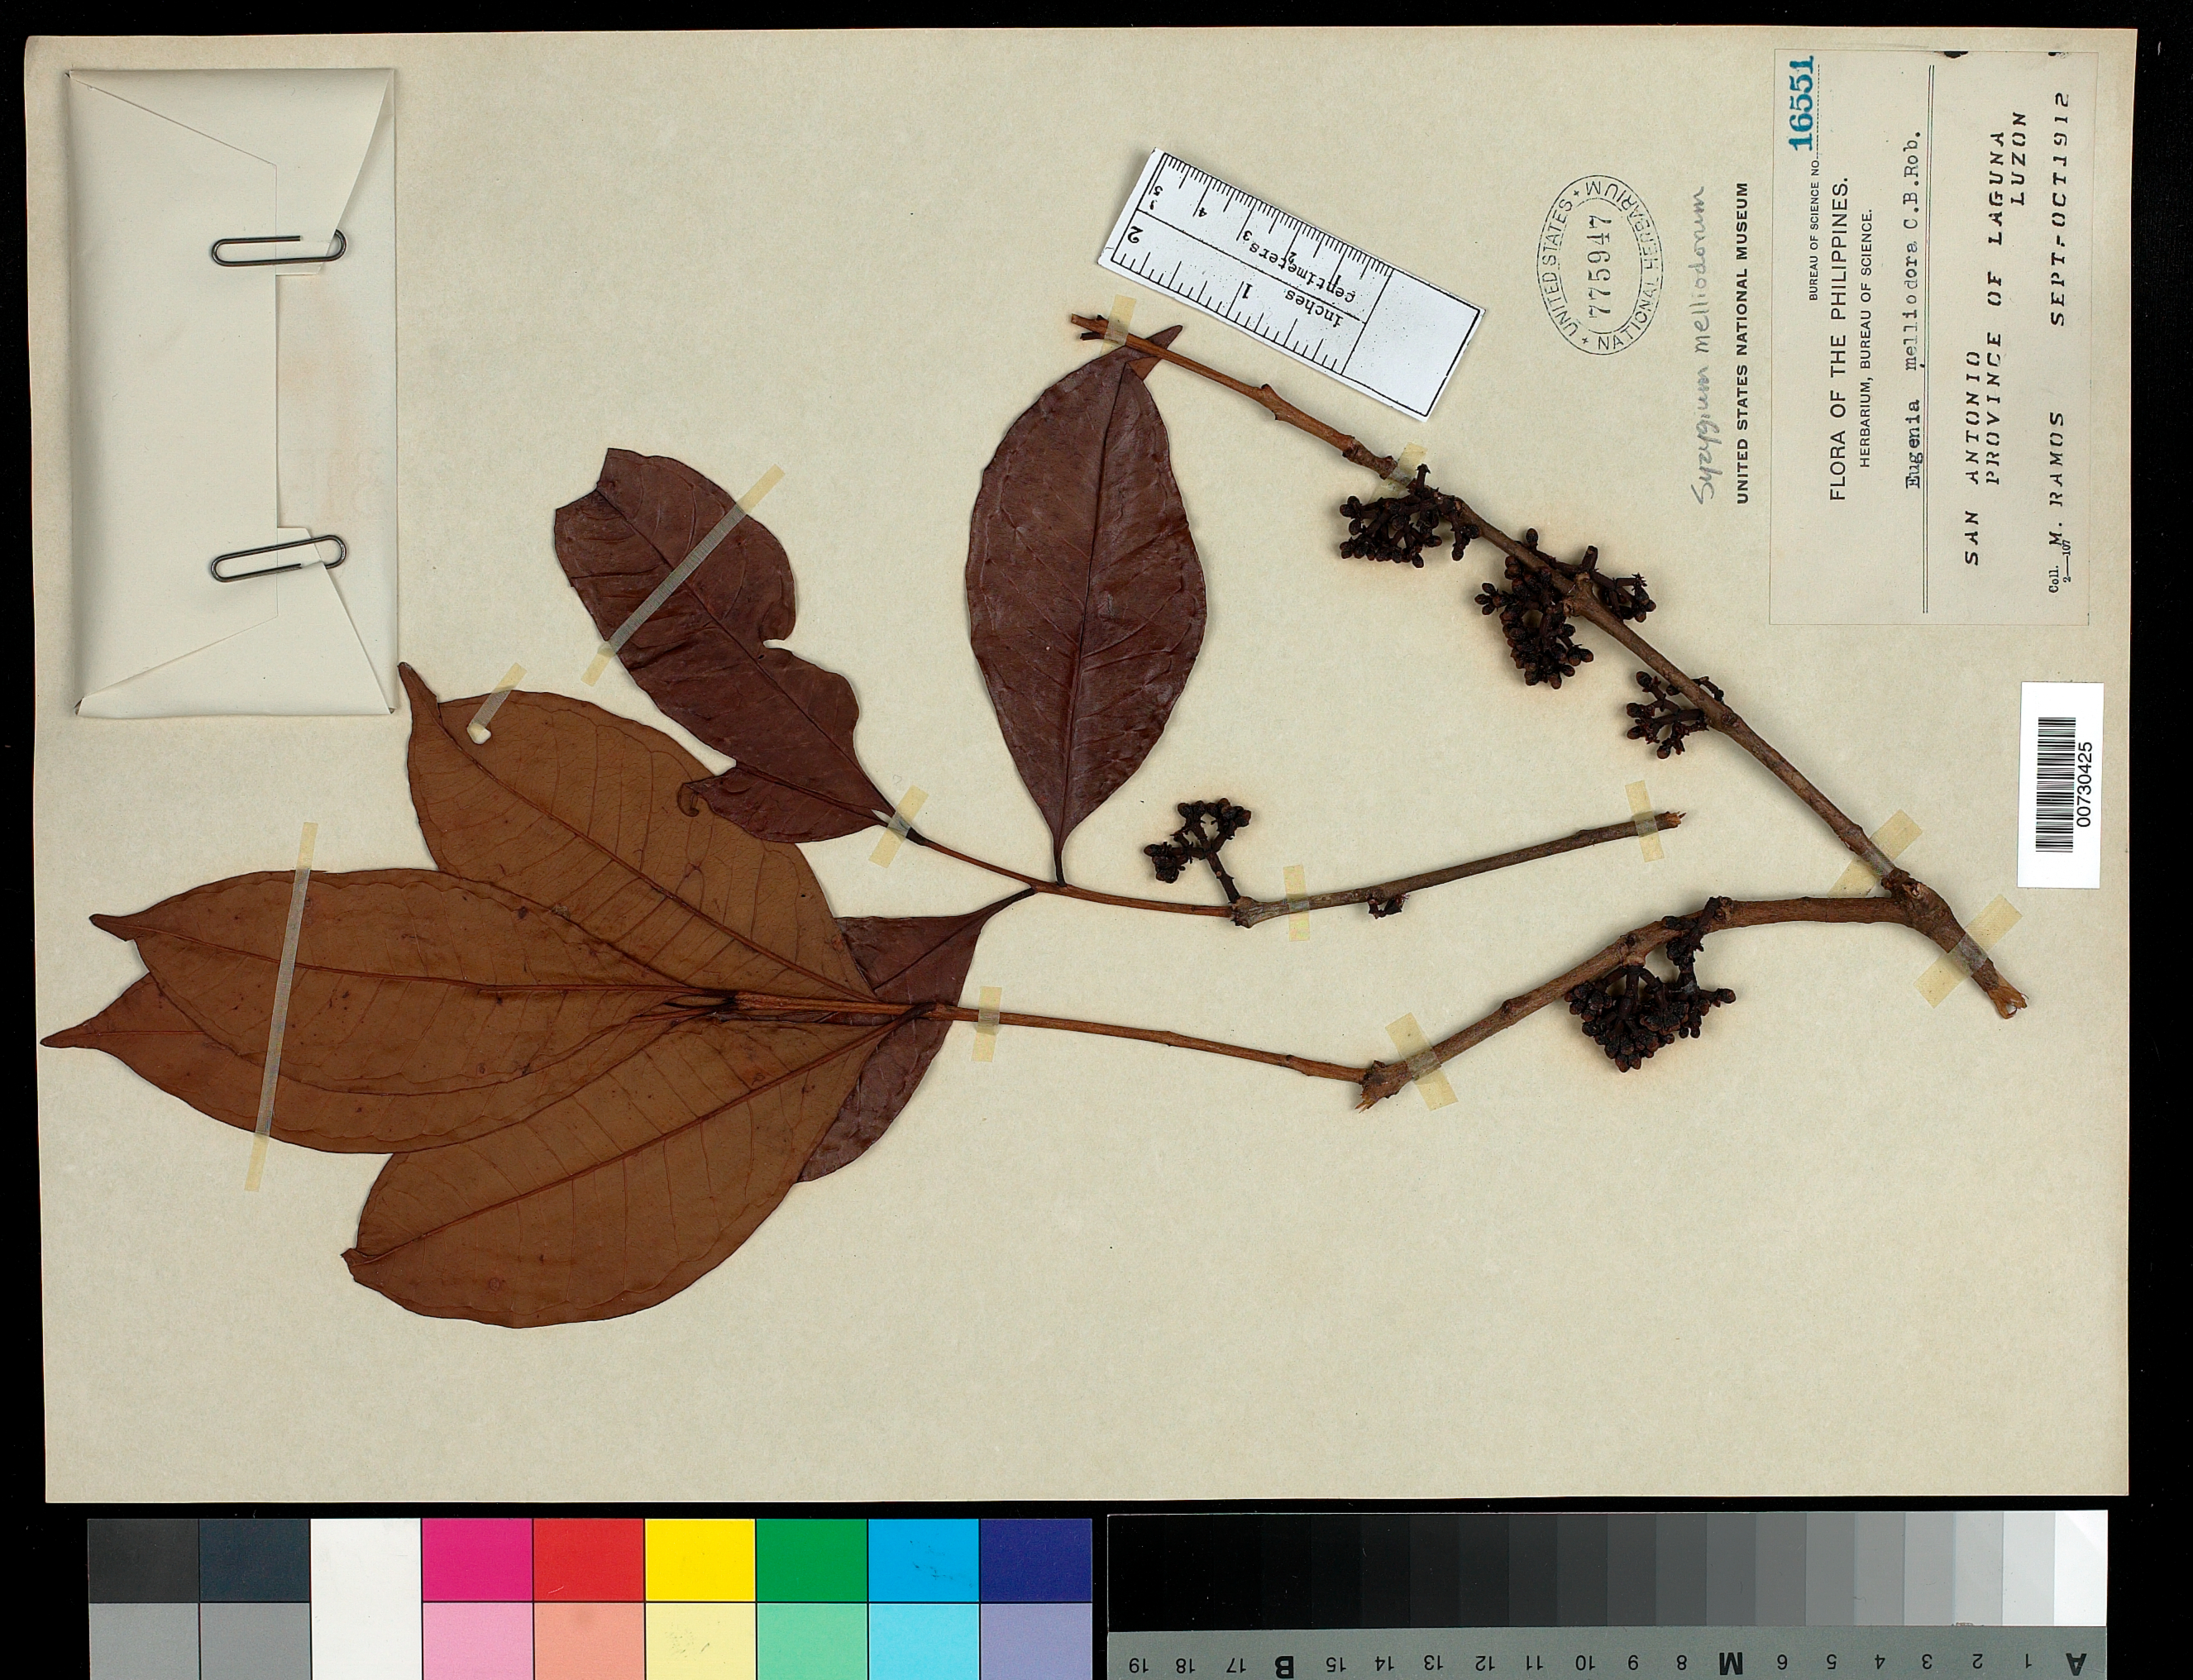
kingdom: Plantae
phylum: Tracheophyta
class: Magnoliopsida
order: Myrtales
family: Myrtaceae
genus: Syzygium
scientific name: Syzygium melliodorum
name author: (C.B. Rob.) Merr.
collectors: M. Ramos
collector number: Bur. Sci. 16551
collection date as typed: Sep 1912 to -- Oct 1912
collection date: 1912-09/1912-10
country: Philippines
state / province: Calabarzon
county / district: Laguna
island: Luzon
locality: San Antonio.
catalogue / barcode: US 775947